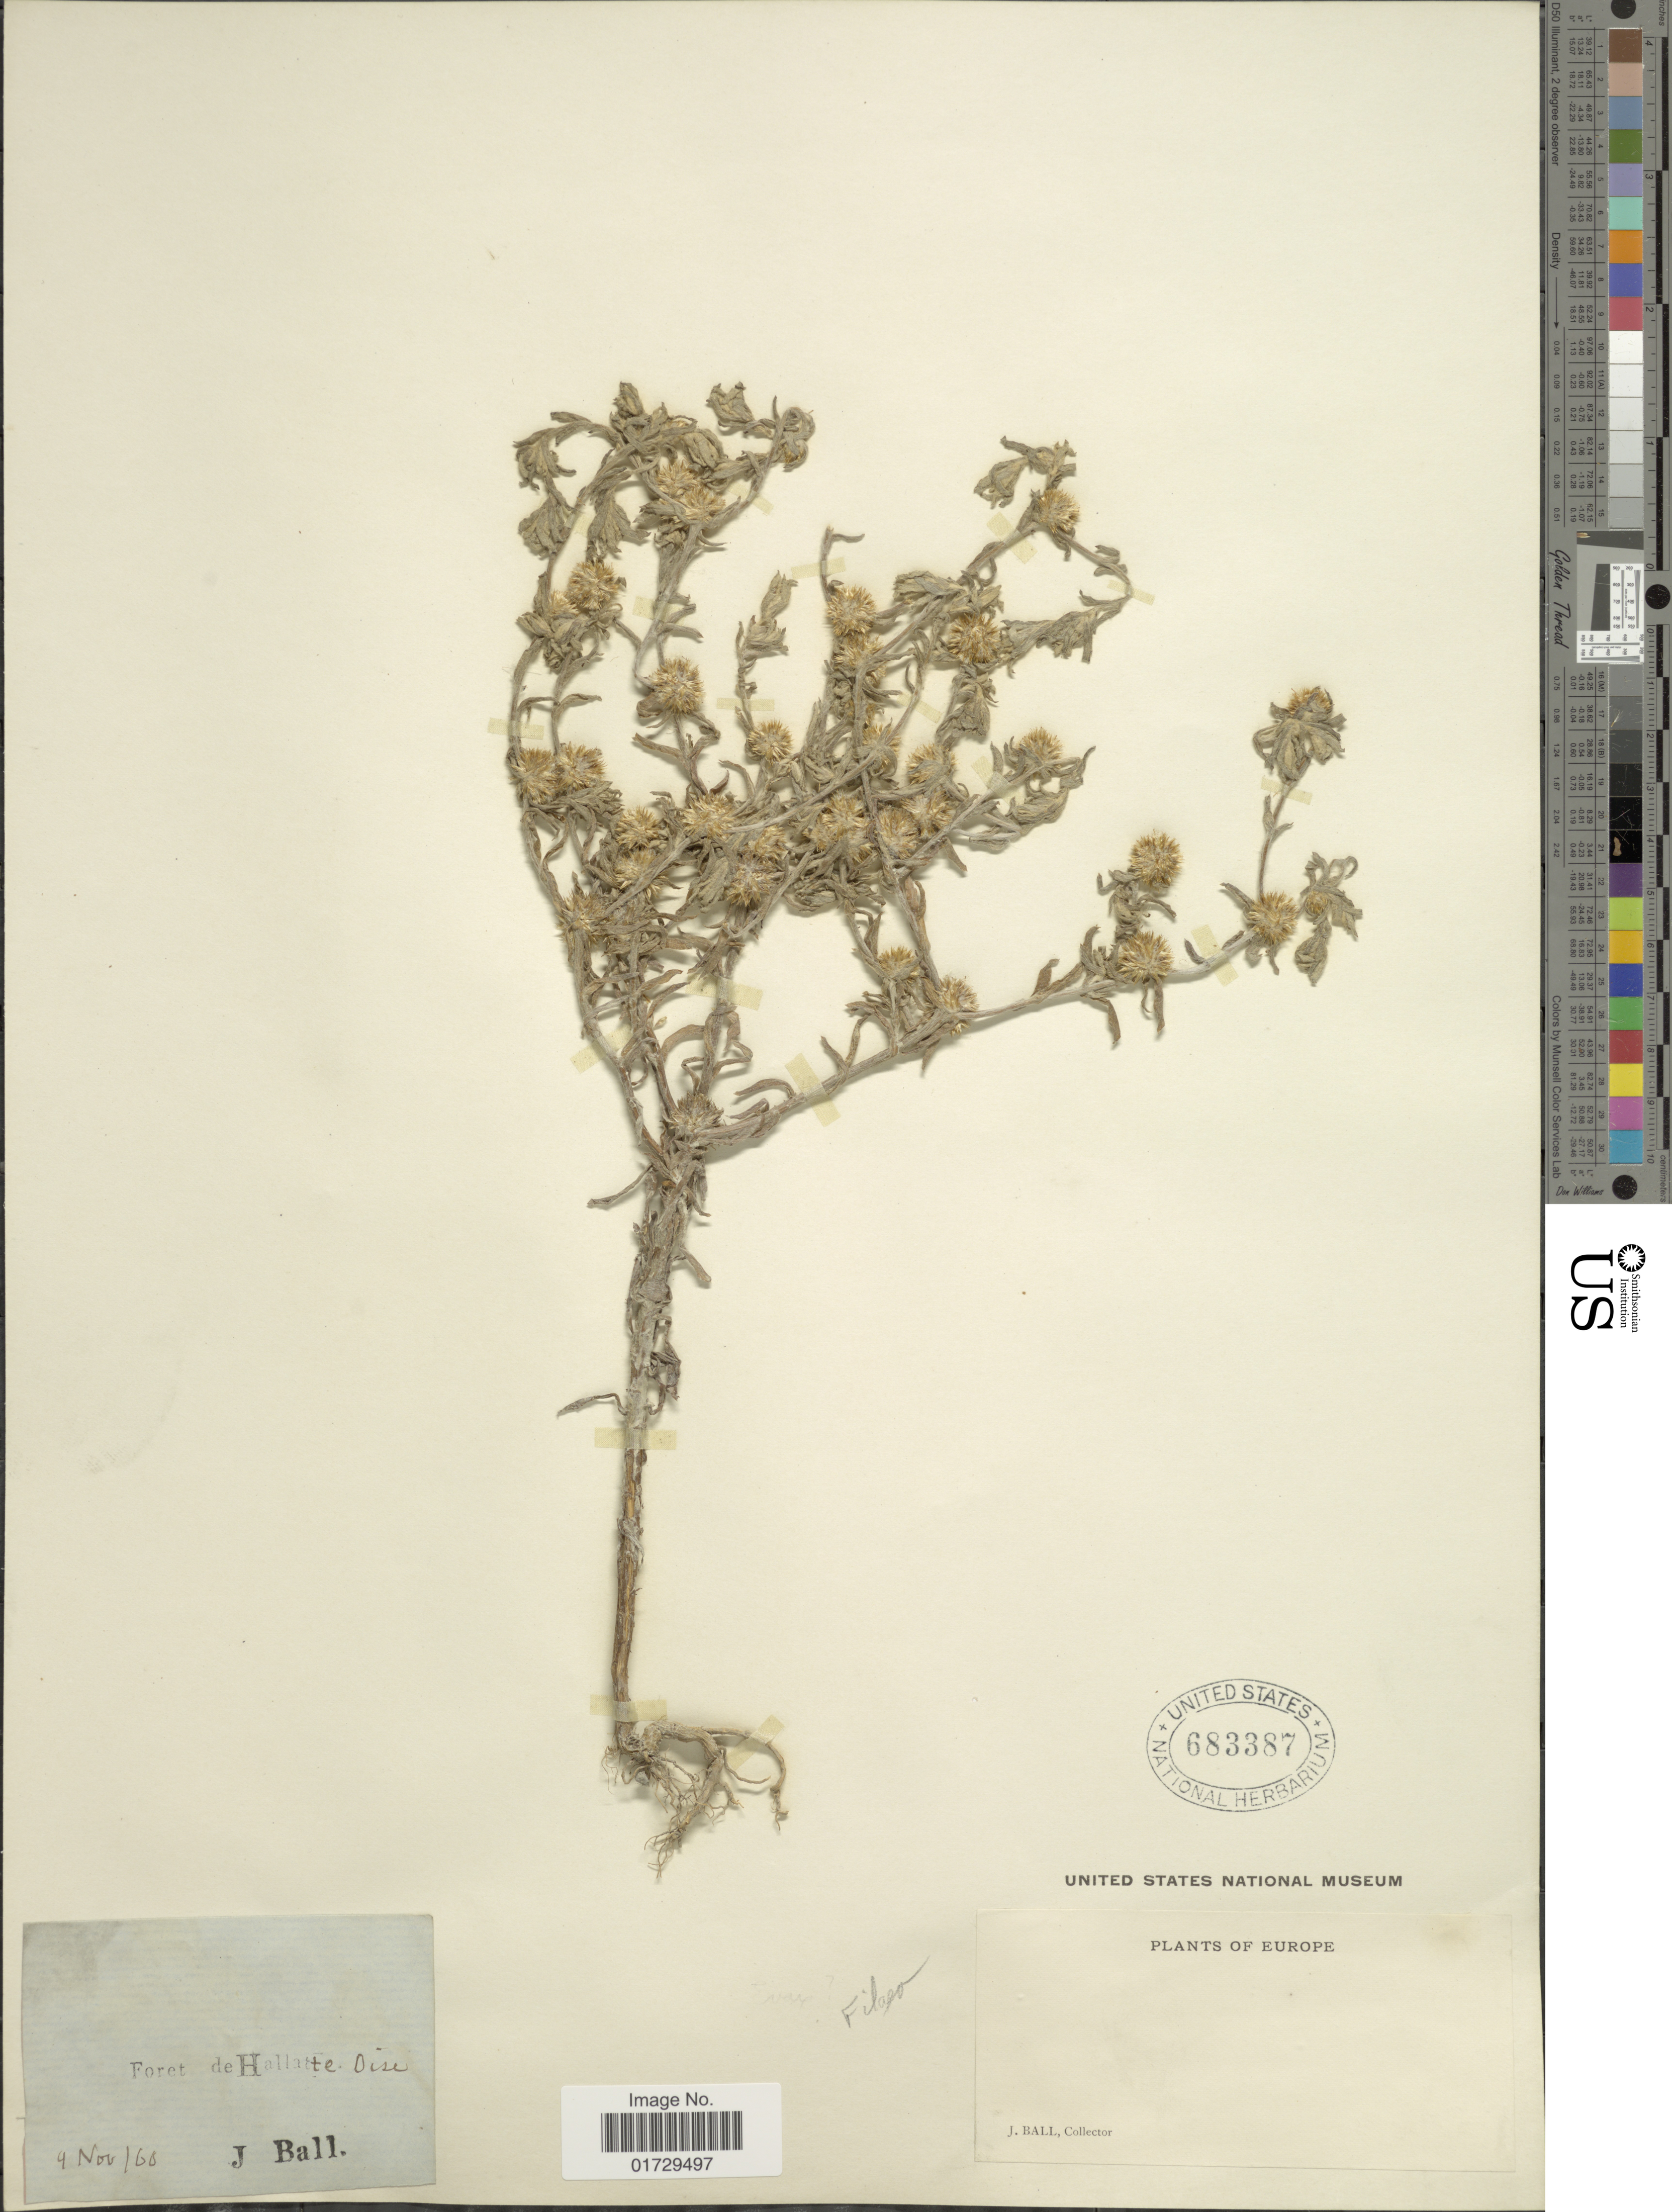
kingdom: Plantae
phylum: Tracheophyta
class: Magnoliopsida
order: Asterales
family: Asteraceae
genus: Filago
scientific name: Filago sp.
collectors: J. Ball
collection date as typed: Transcribed d/m/y: 4/11/68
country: France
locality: Foret de Hallatte, Oise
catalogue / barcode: US 683387